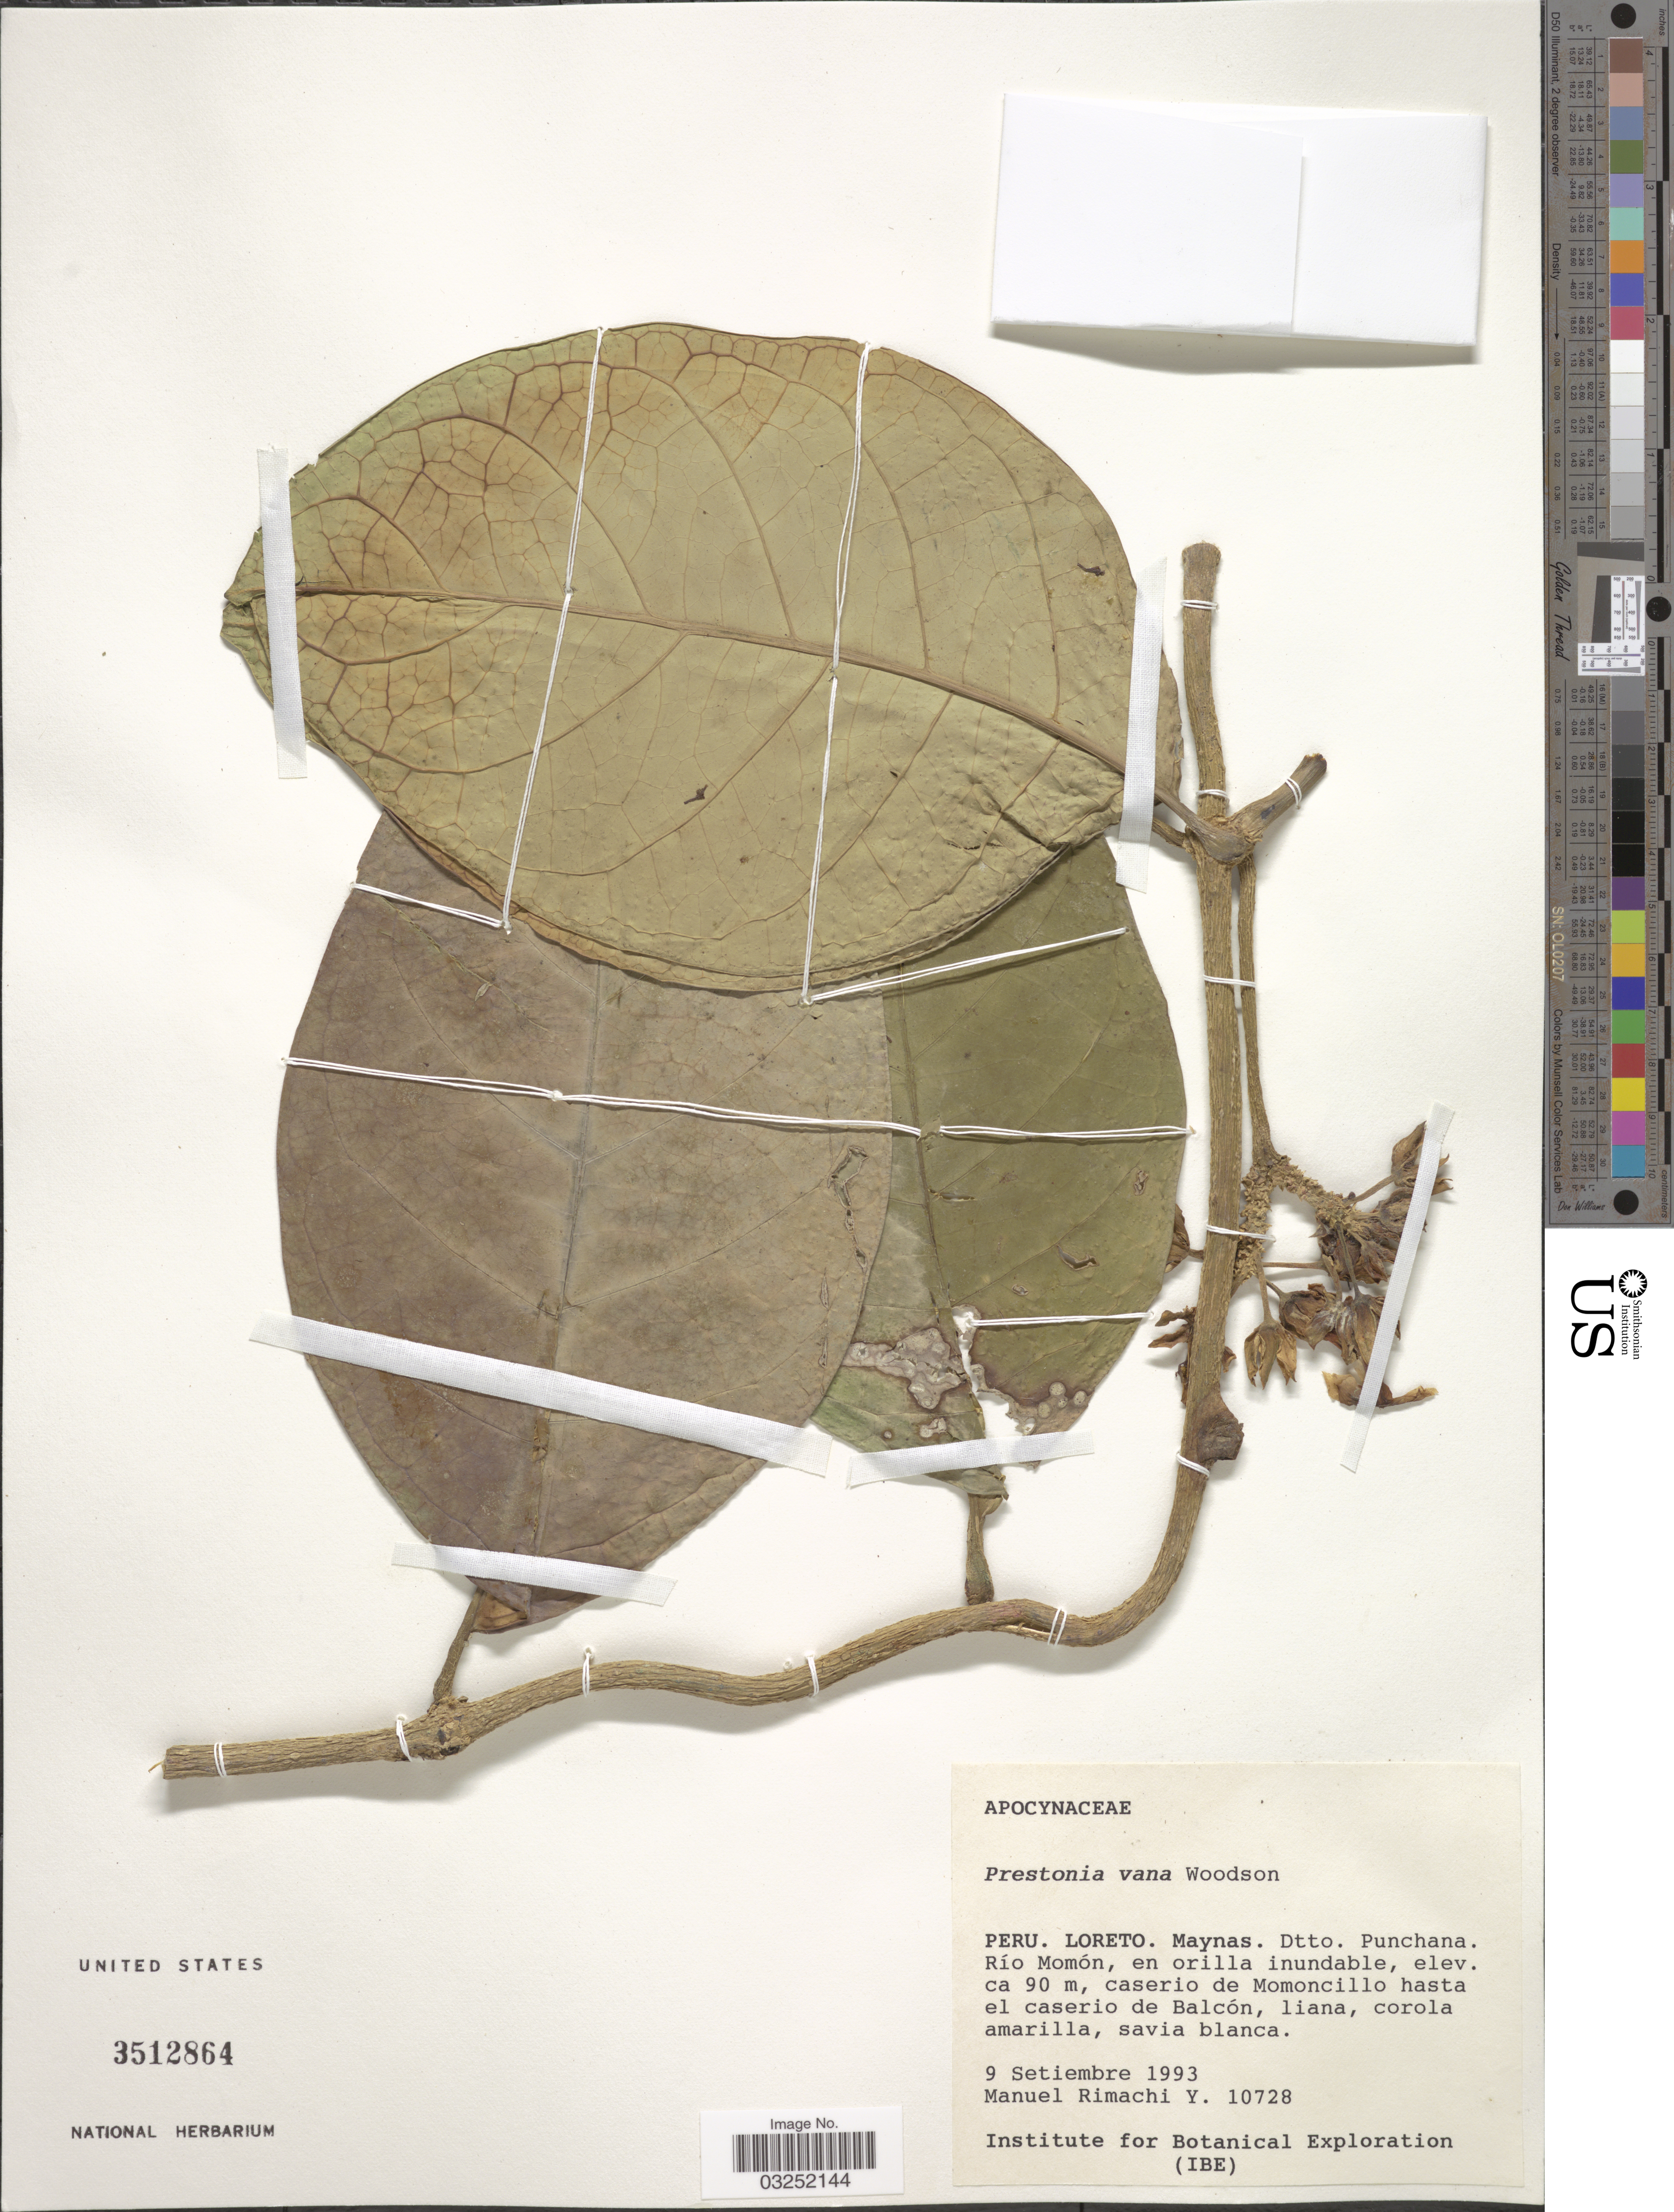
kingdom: Plantae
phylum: Tracheophyta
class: Magnoliopsida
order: Gentianales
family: Apocynaceae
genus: Prestonia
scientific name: Prestonia vana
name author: Woodson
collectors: M. Rimachi Y.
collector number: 10728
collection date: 1993-09-09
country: Peru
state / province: Loreto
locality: Maynas, Dtto. Punchana, Río Momón, en orilla inundable, caserio de Momoncillo hasta el caserio de Balcón.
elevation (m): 90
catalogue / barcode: US 3512864